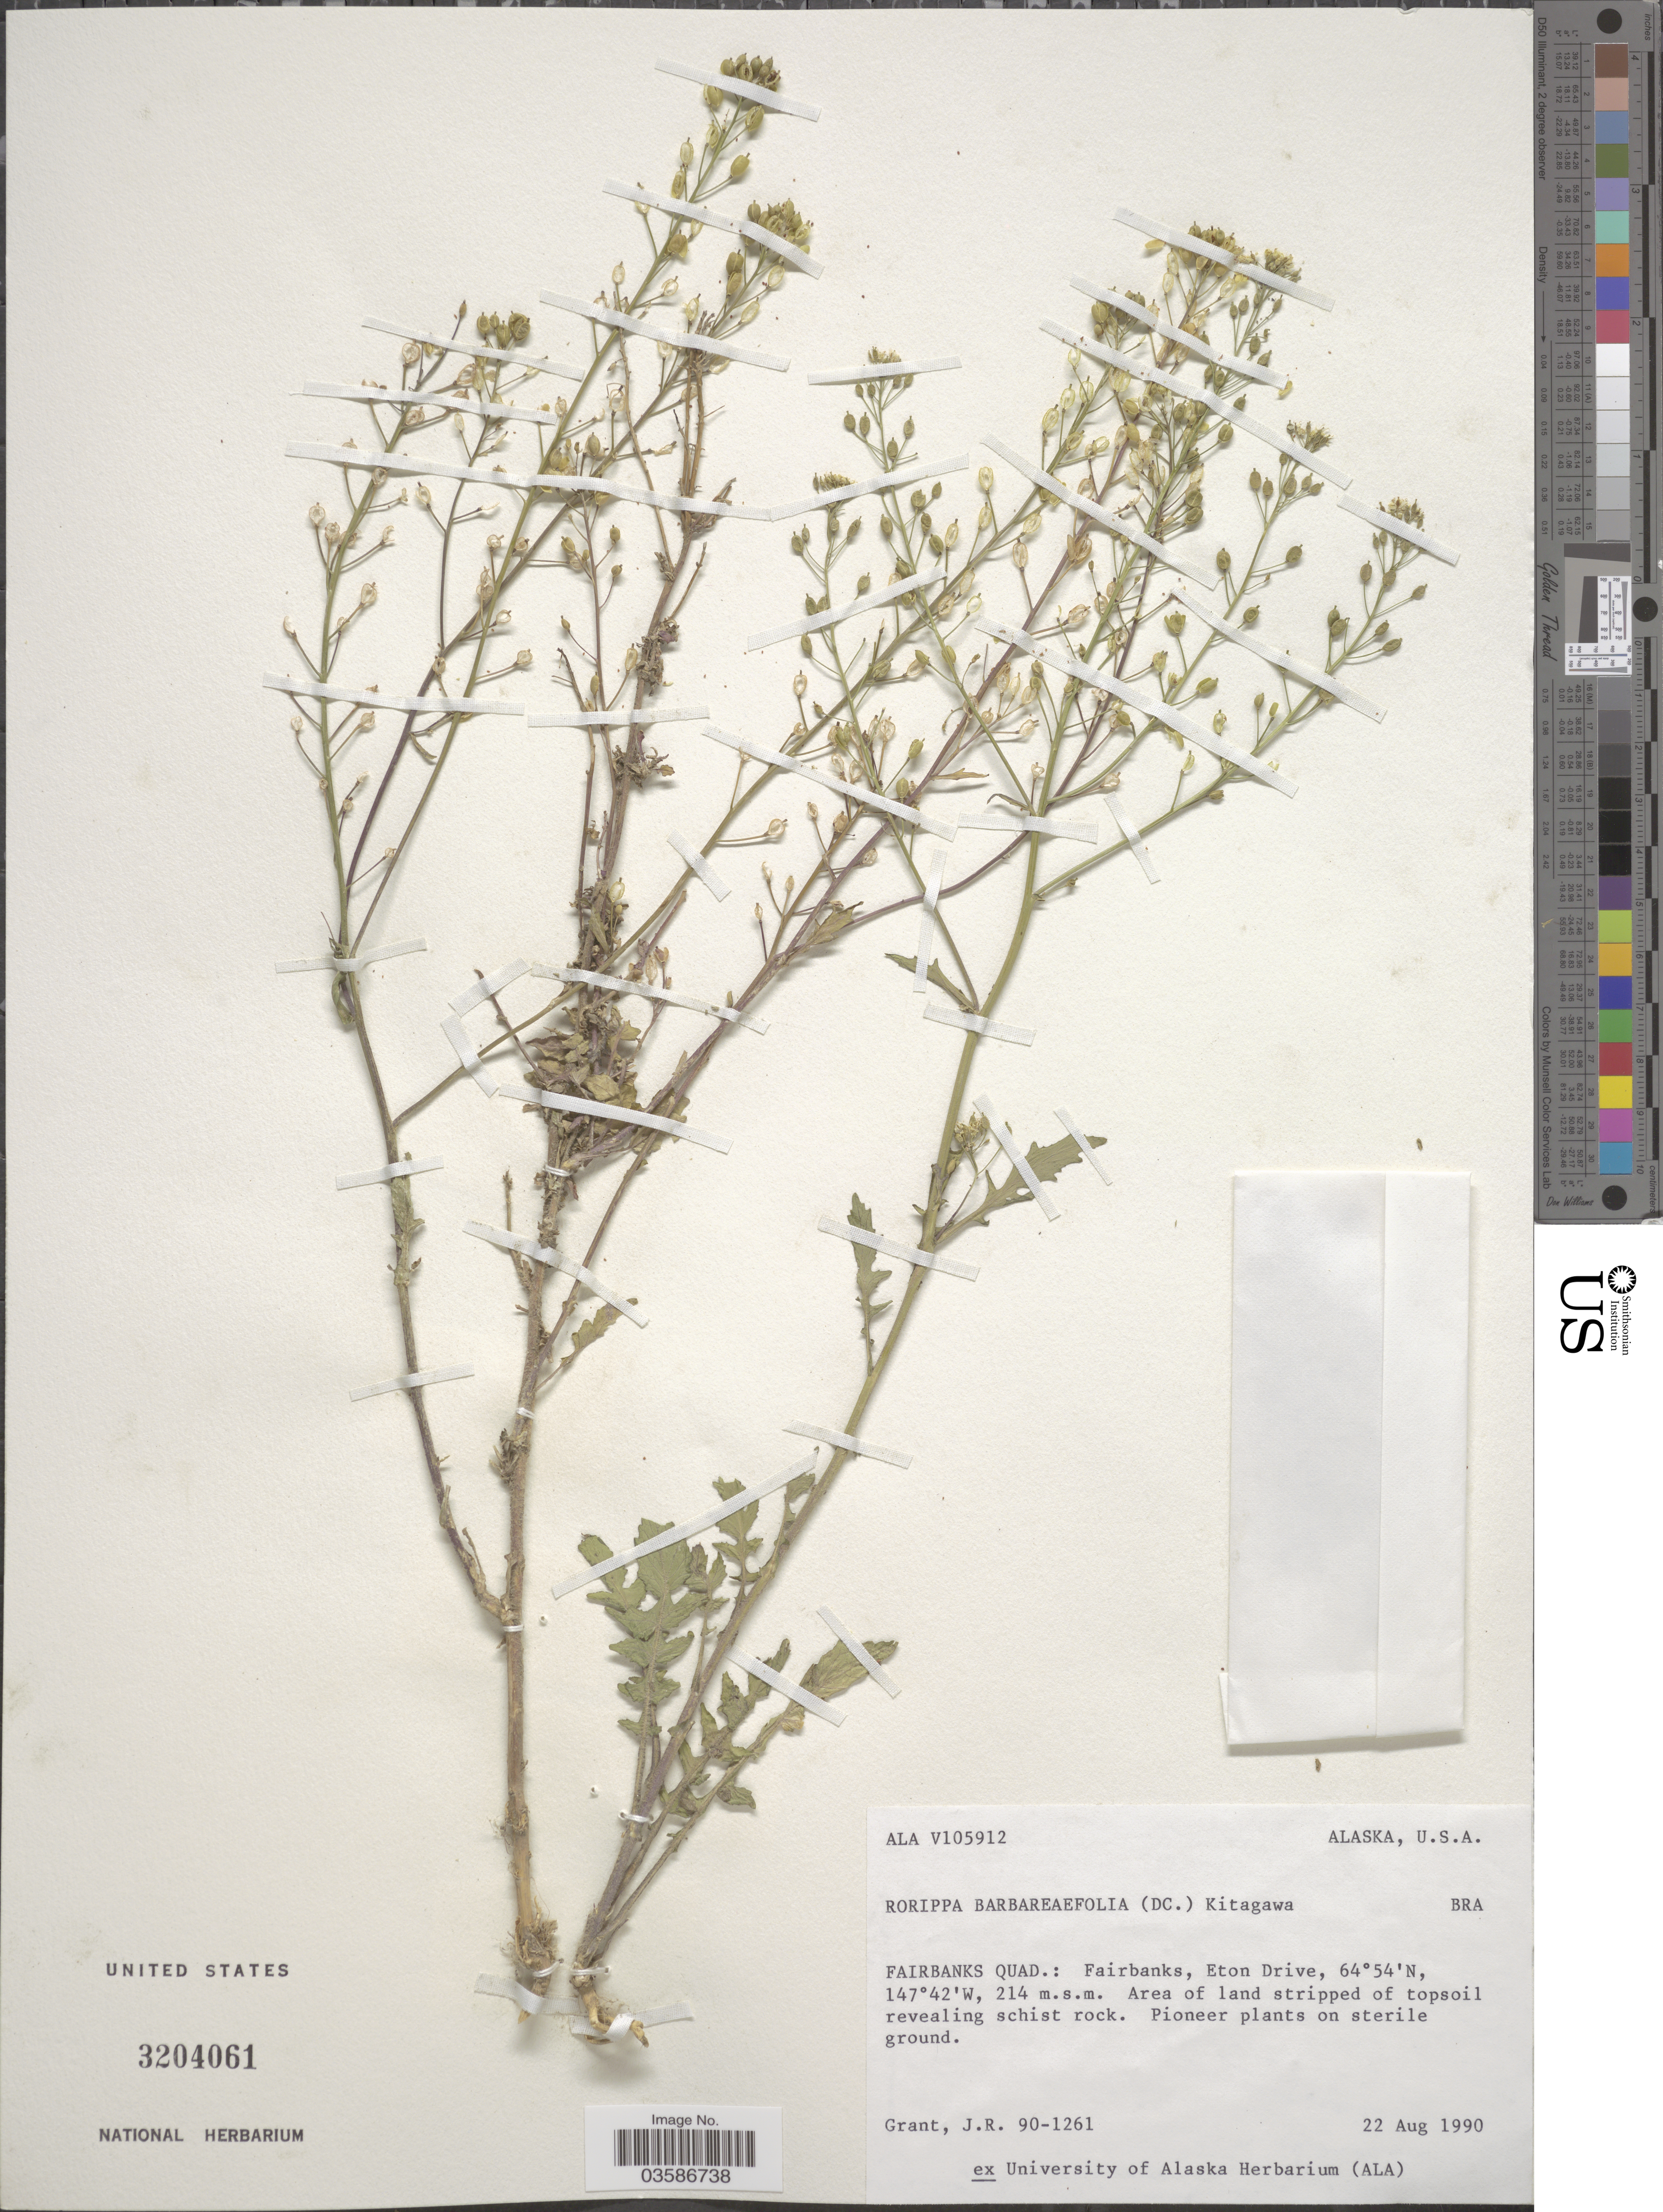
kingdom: Plantae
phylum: Tracheophyta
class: Magnoliopsida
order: Brassicales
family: Brassicaceae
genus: Rorippa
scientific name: Rorippa barbareifolia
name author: (DC.) Kitag.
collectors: J. Grant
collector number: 90-1261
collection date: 1990-08-22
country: United States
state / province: Alaska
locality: Fairbanks Quad.: Fairbanks, Eton Drive.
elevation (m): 214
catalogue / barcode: US 3204061